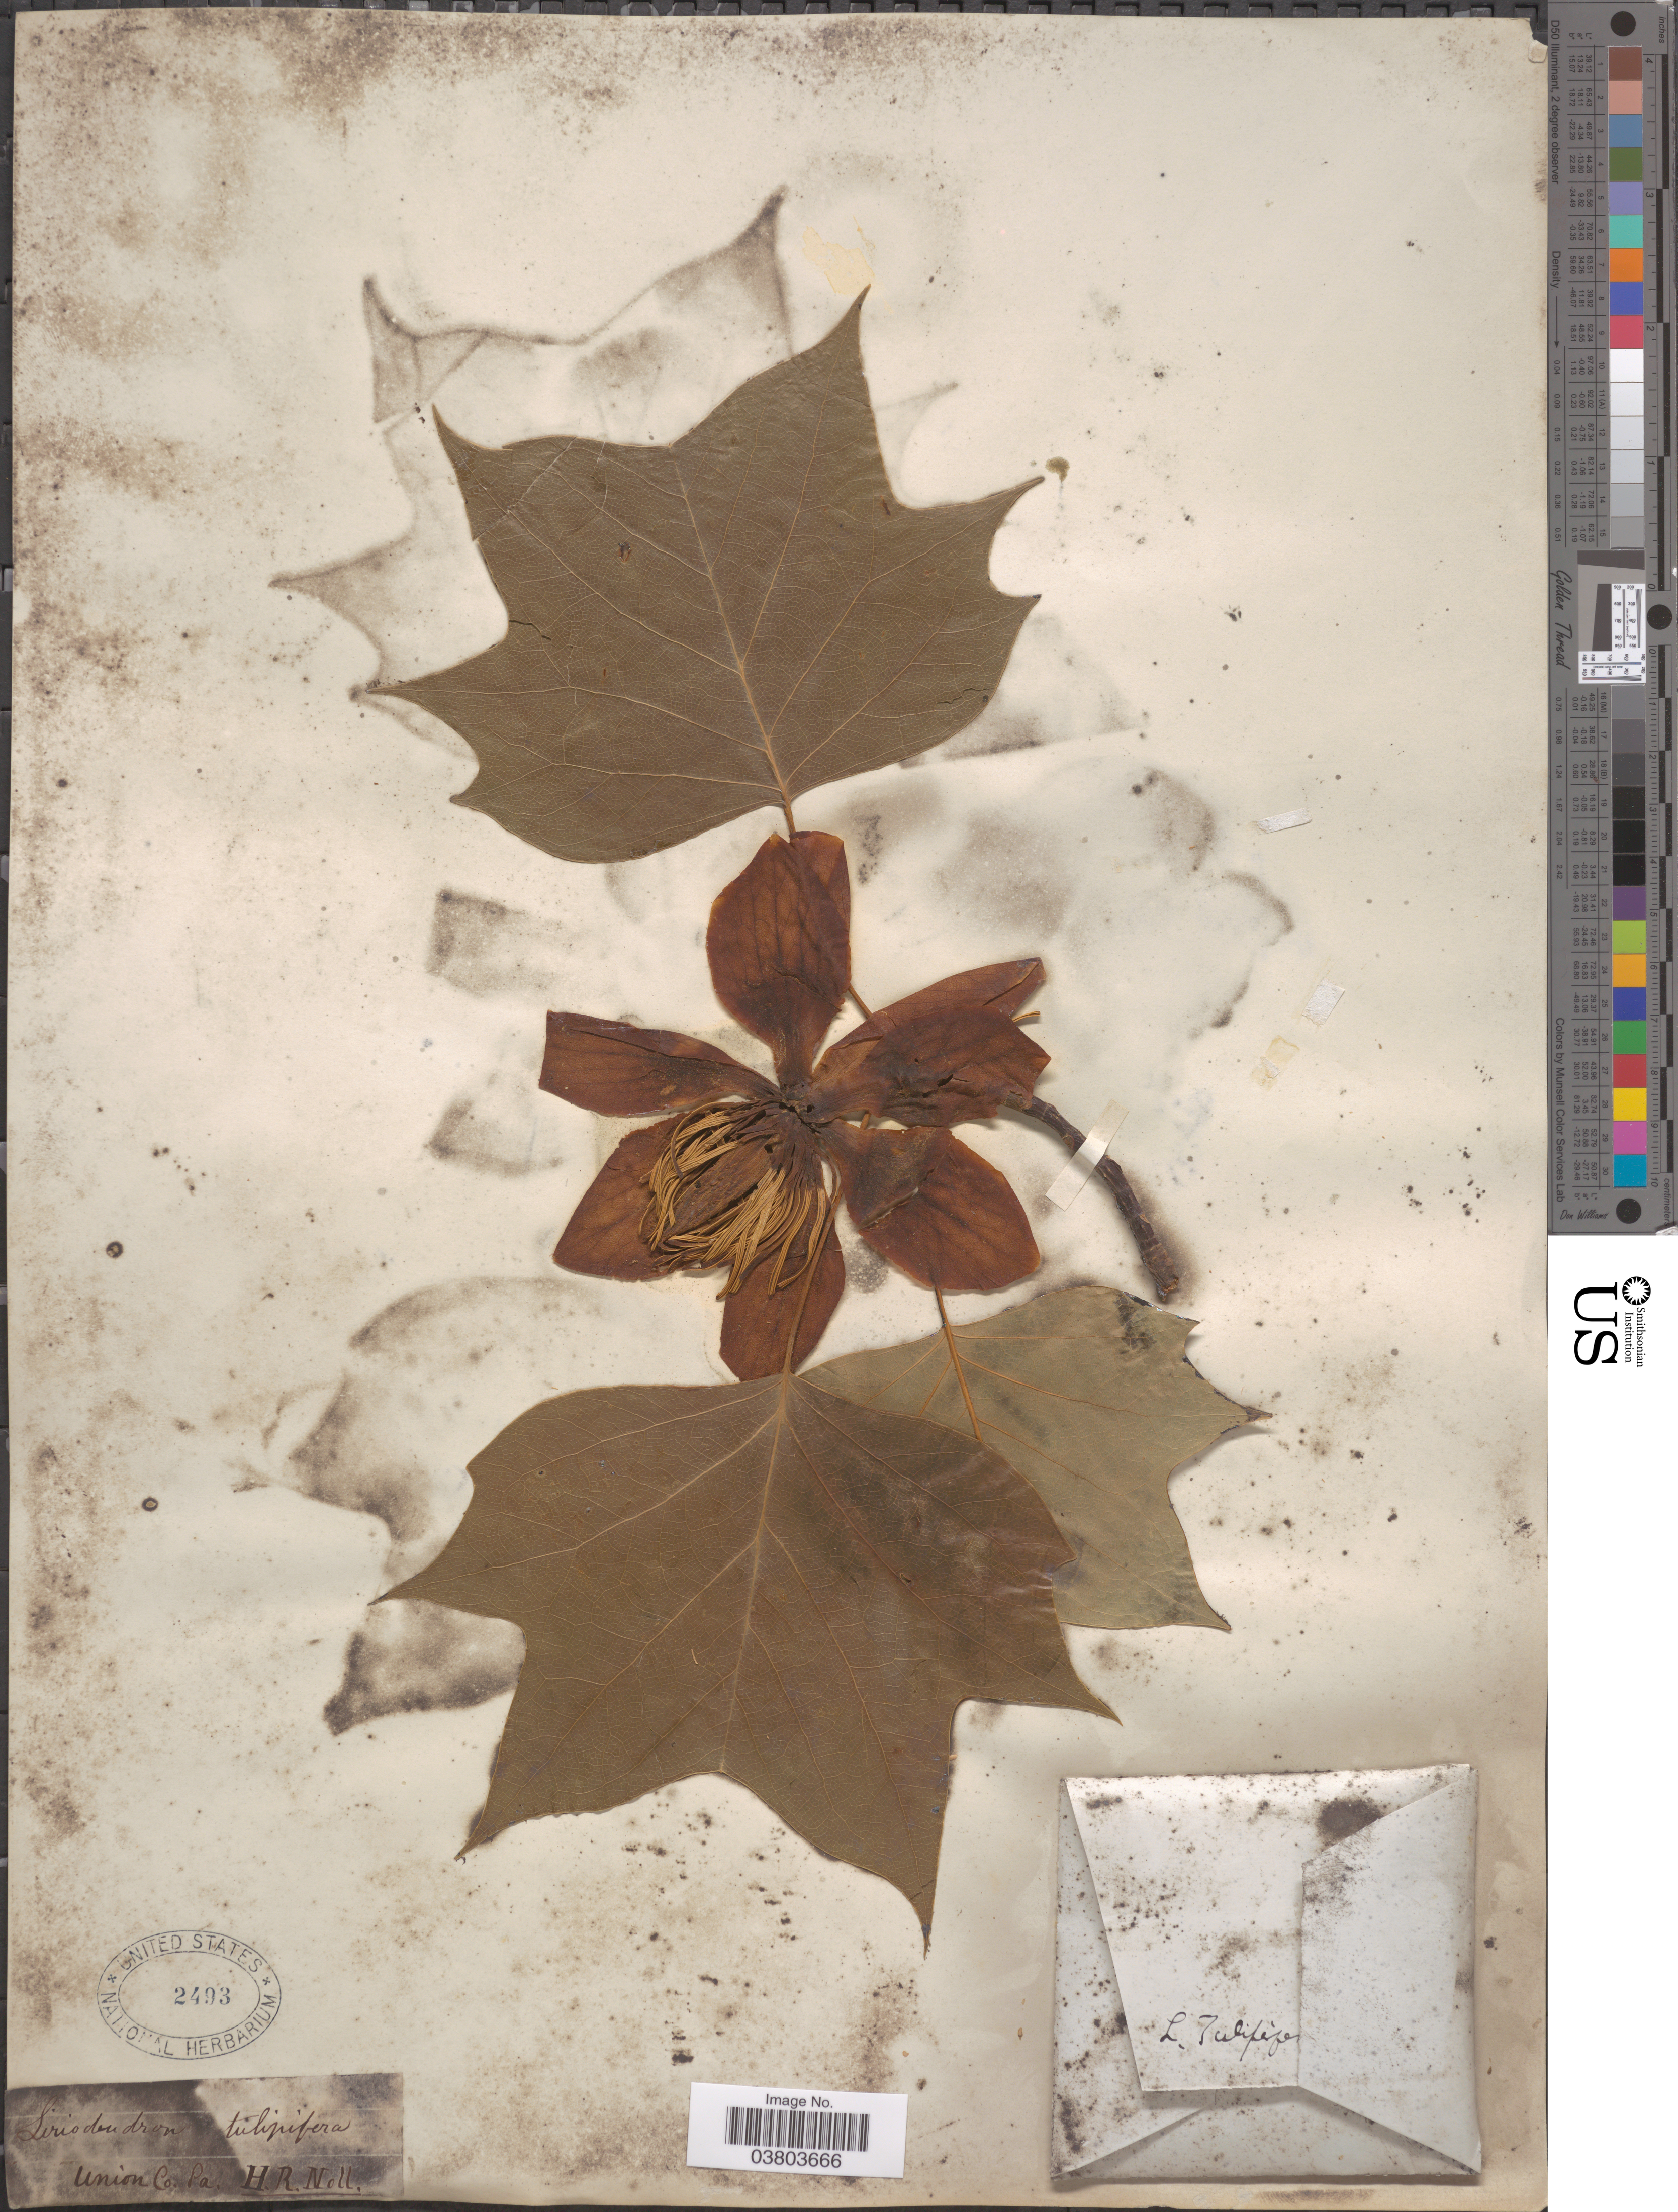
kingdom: Plantae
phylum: Tracheophyta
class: Magnoliopsida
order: Magnoliales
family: Magnoliaceae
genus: Liriodendron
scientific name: Liriodendron tulipifera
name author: L.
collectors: H. Noll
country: United States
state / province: Pennsylvania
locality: Union Co.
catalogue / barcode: US 2493